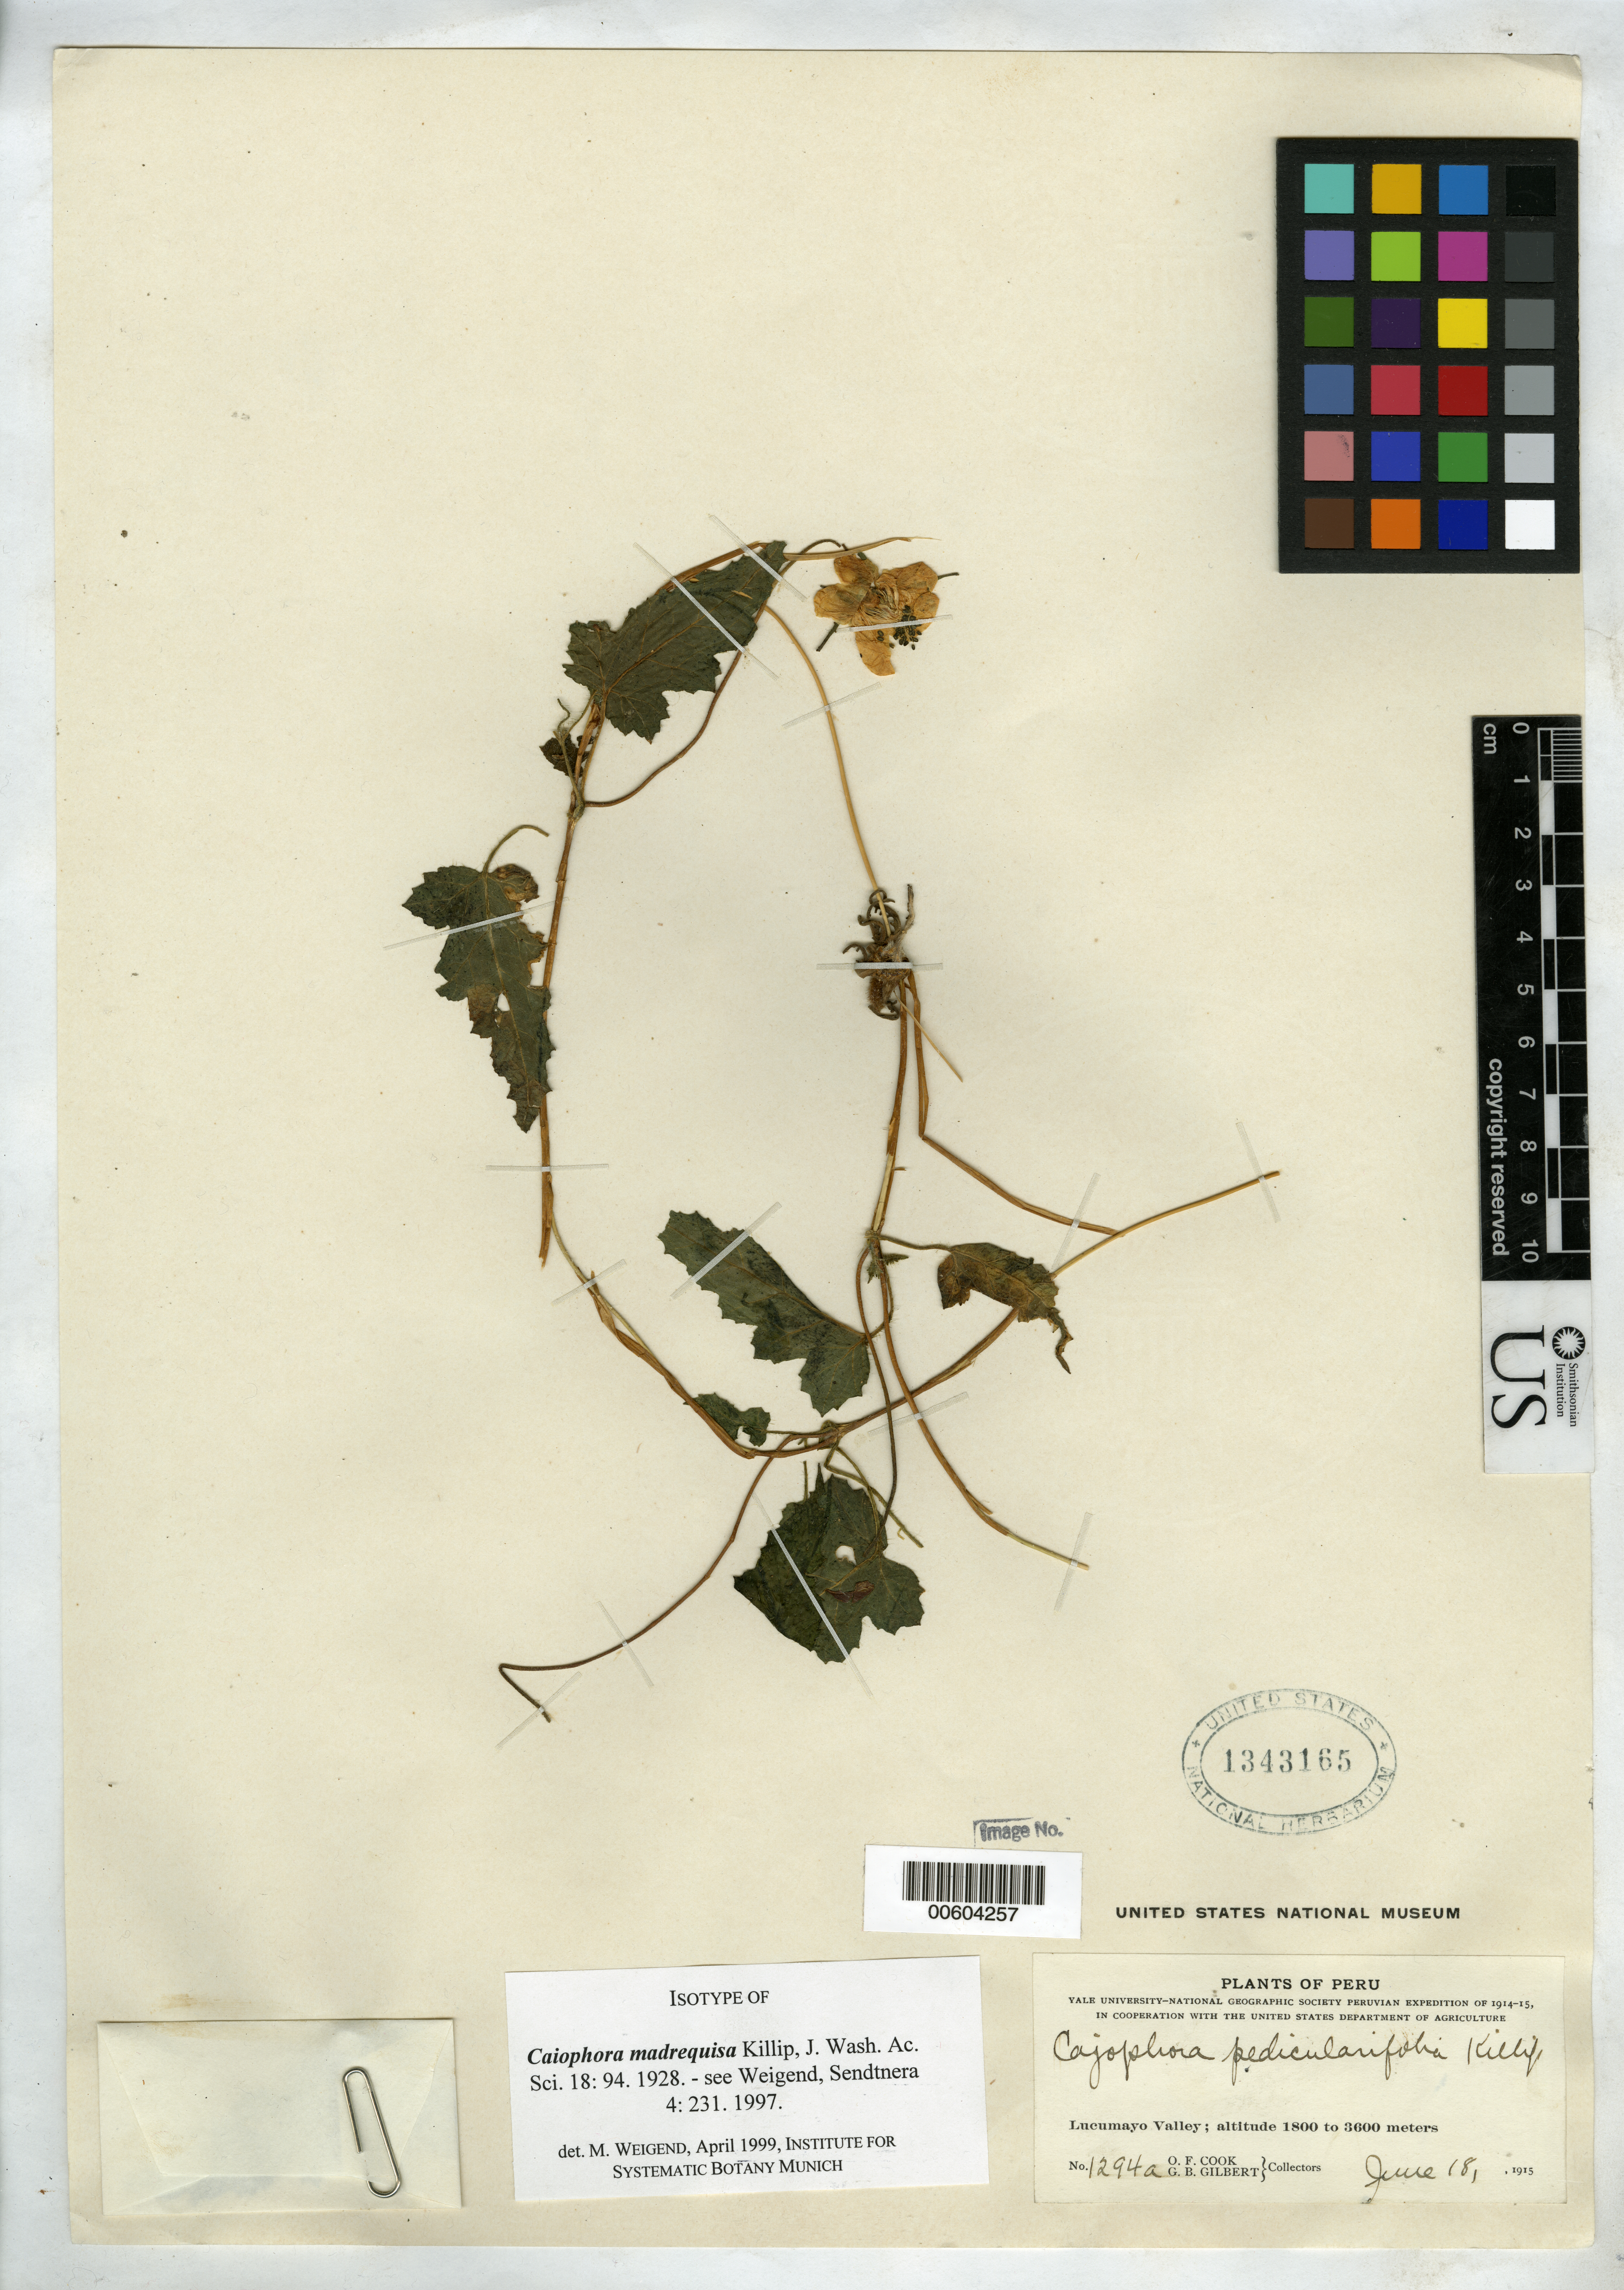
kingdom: Plantae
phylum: Tracheophyta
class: Magnoliopsida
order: Cornales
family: Loasaceae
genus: Caiophora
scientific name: Caiophora madrequisa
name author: Killip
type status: Isotype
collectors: O. F. Cook & G. B. Gilbert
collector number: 1294 a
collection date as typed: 18 Jun 1915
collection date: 1915-06-18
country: Peru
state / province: Cusco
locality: Lucumayo Valley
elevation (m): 1800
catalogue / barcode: US 1343165